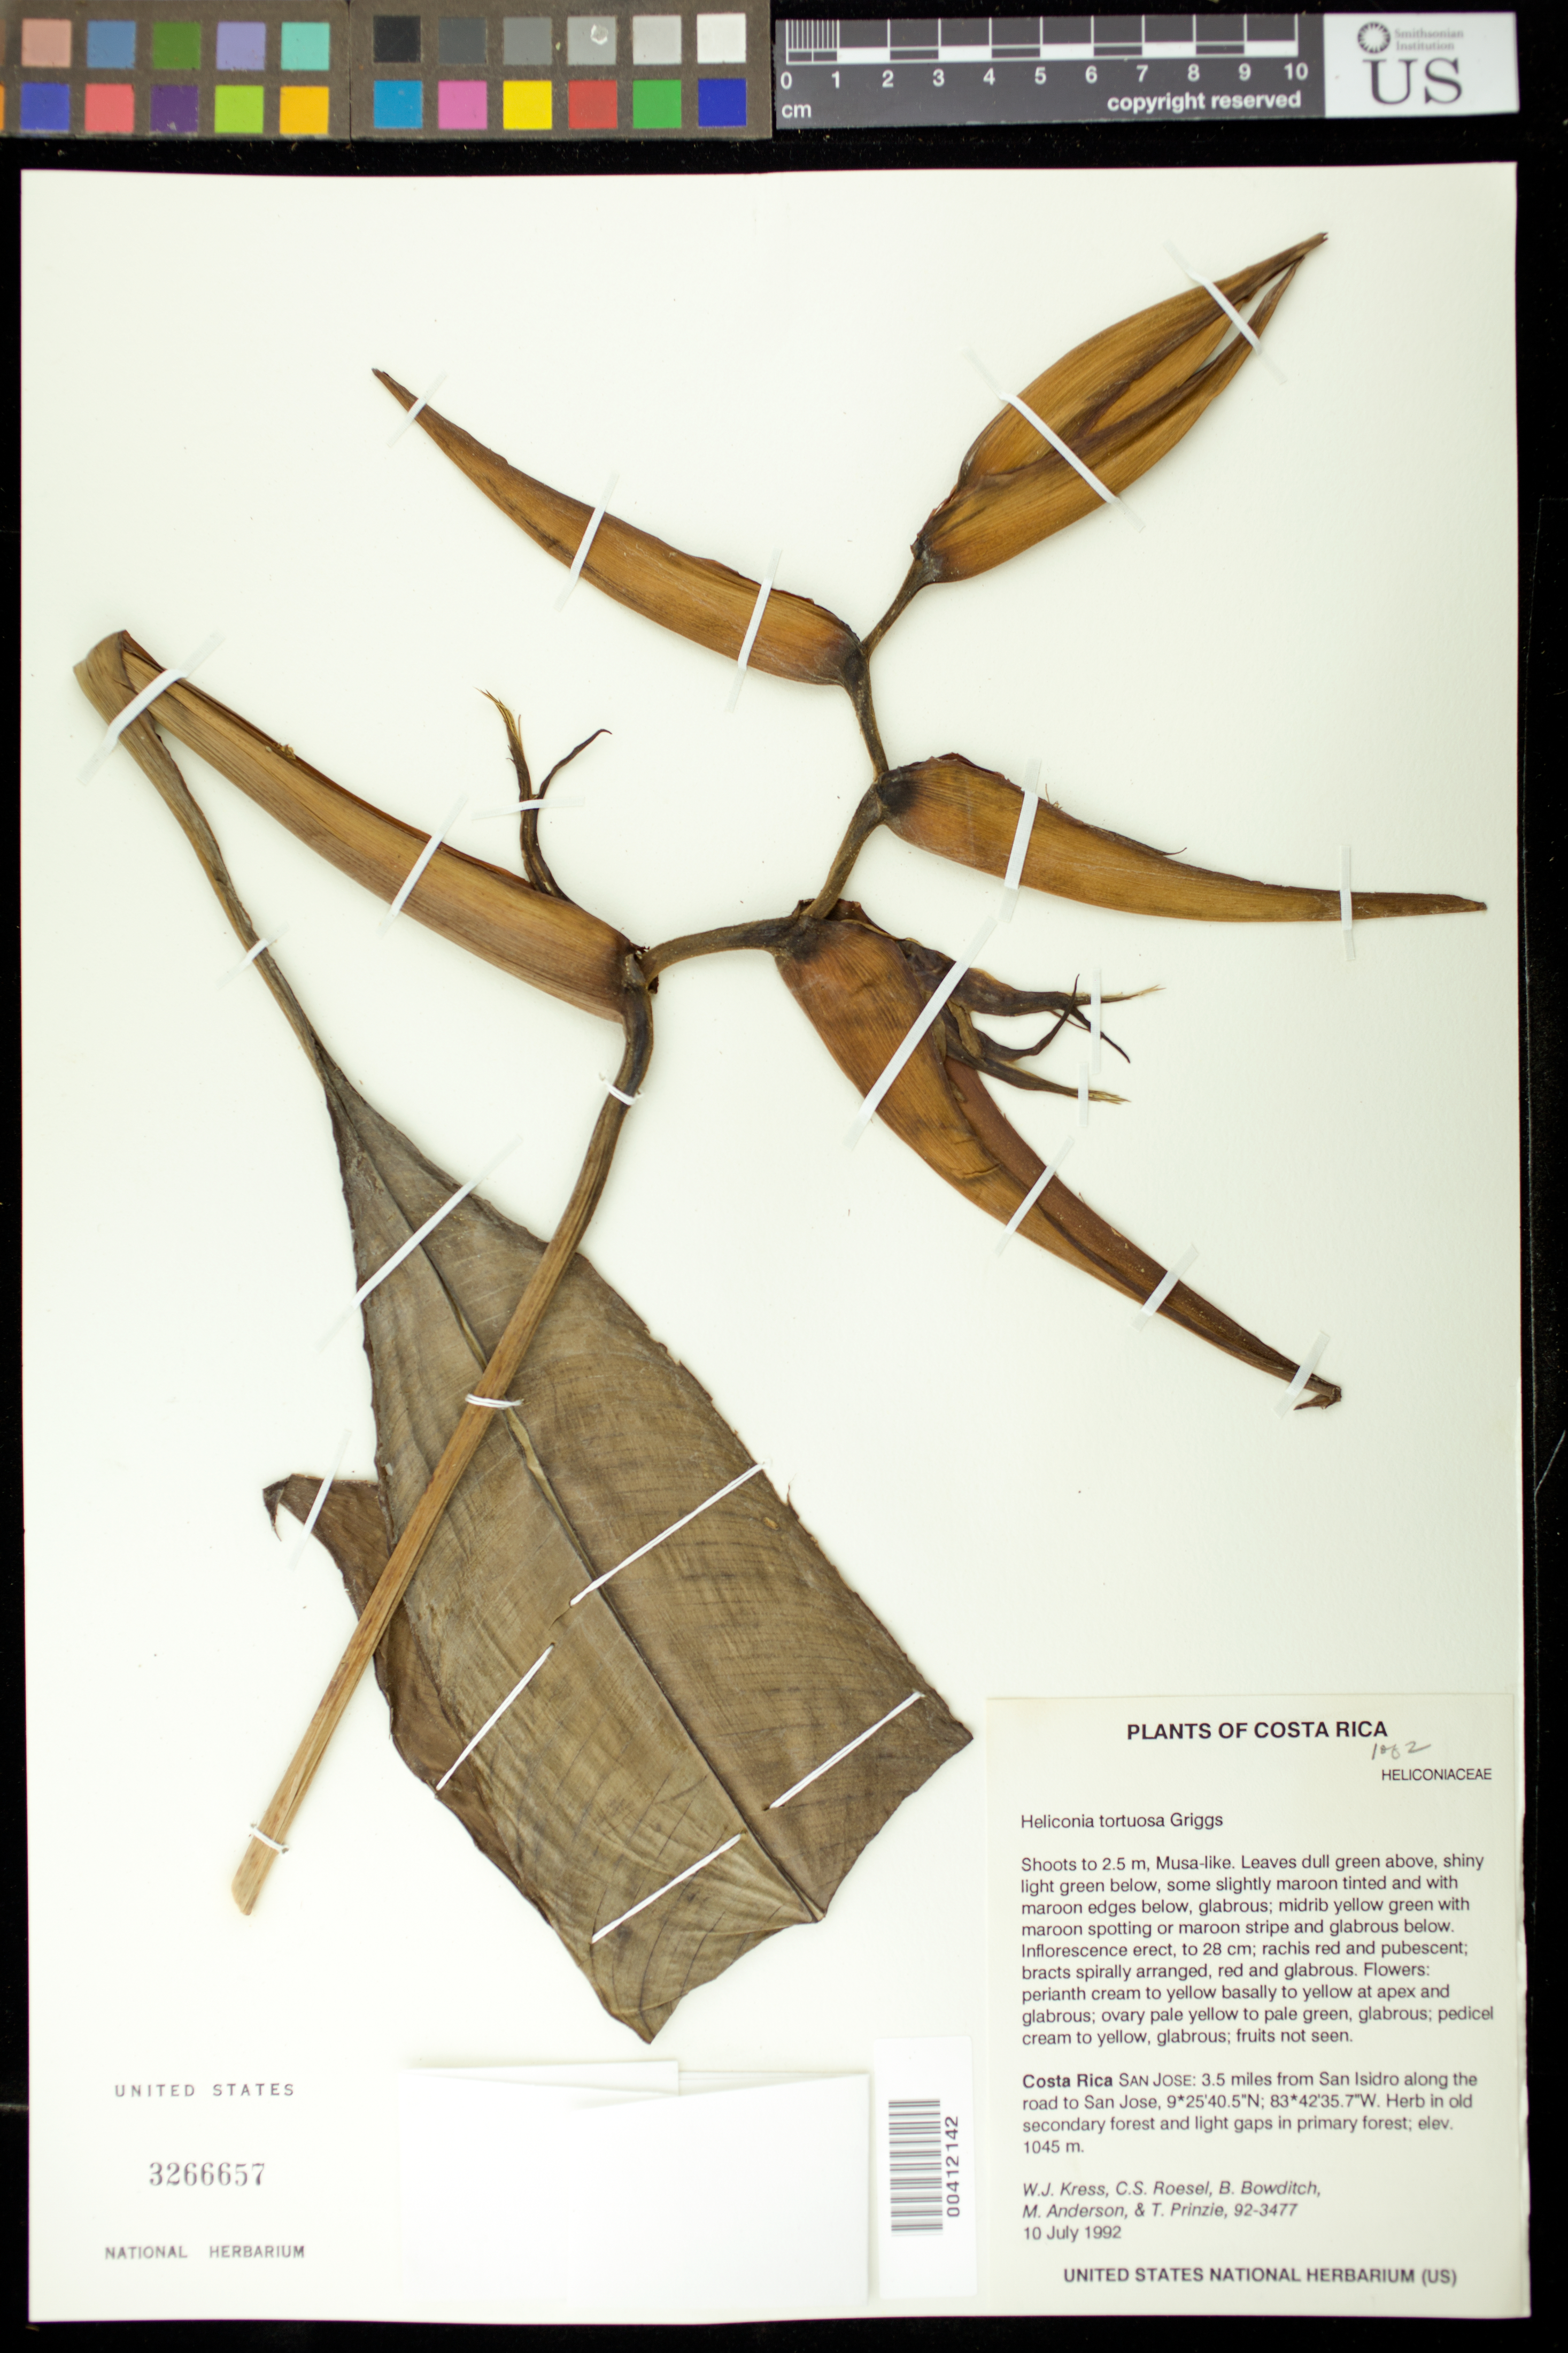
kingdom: Plantae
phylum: Tracheophyta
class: Liliopsida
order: Zingiberales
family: Heliconiaceae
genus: Heliconia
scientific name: Heliconia tortuosa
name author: R.F. Griggs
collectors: W. J. Kress, C. S. Roesel, B. Bowditch, M. Anderson & T. Prinzie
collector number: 92-3477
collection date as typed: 10 Jul 1992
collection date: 1992-07-10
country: Costa Rica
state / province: San José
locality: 3.5 mi from san isidro along the road to san jose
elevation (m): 1045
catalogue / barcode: US 3266657